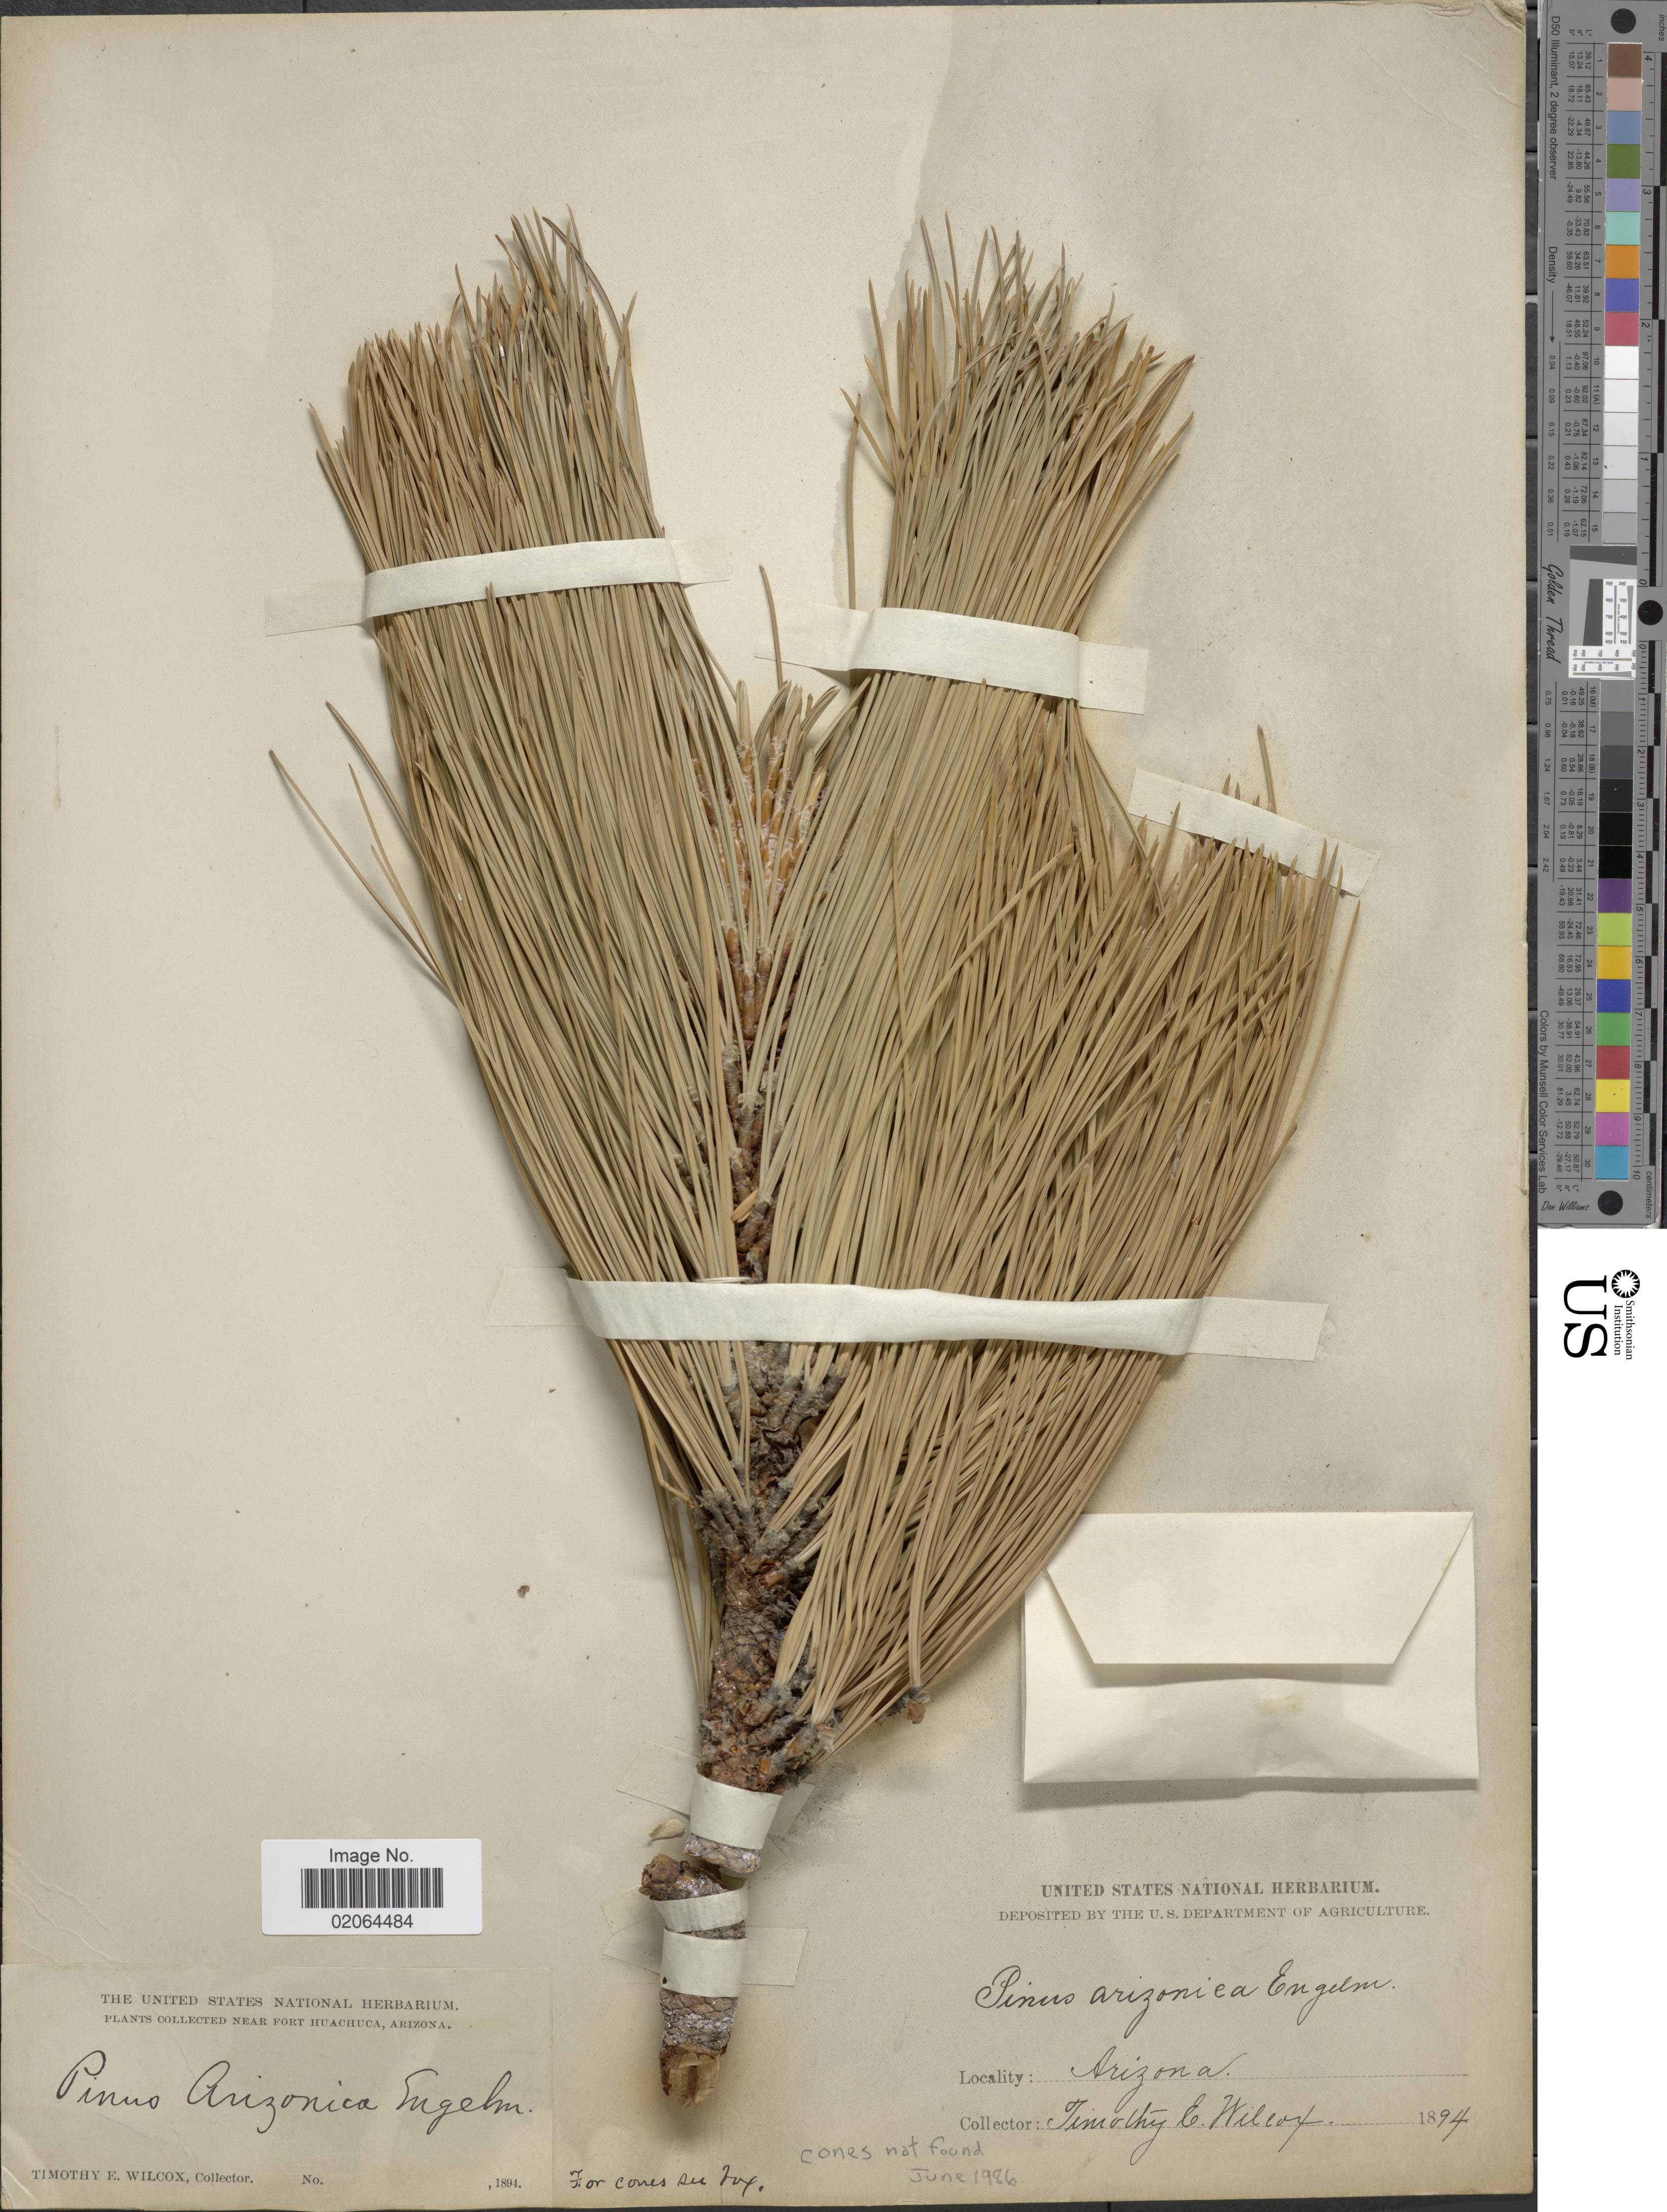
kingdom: Plantae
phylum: Tracheophyta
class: Pinopsida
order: Pinales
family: Pinaceae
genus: Pinus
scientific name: Pinus ponderosa var. arizonica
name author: (Engelm.) Shaw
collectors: T. E. Wilcox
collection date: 1894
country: United States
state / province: Arizona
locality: Near Fort Huachuca.